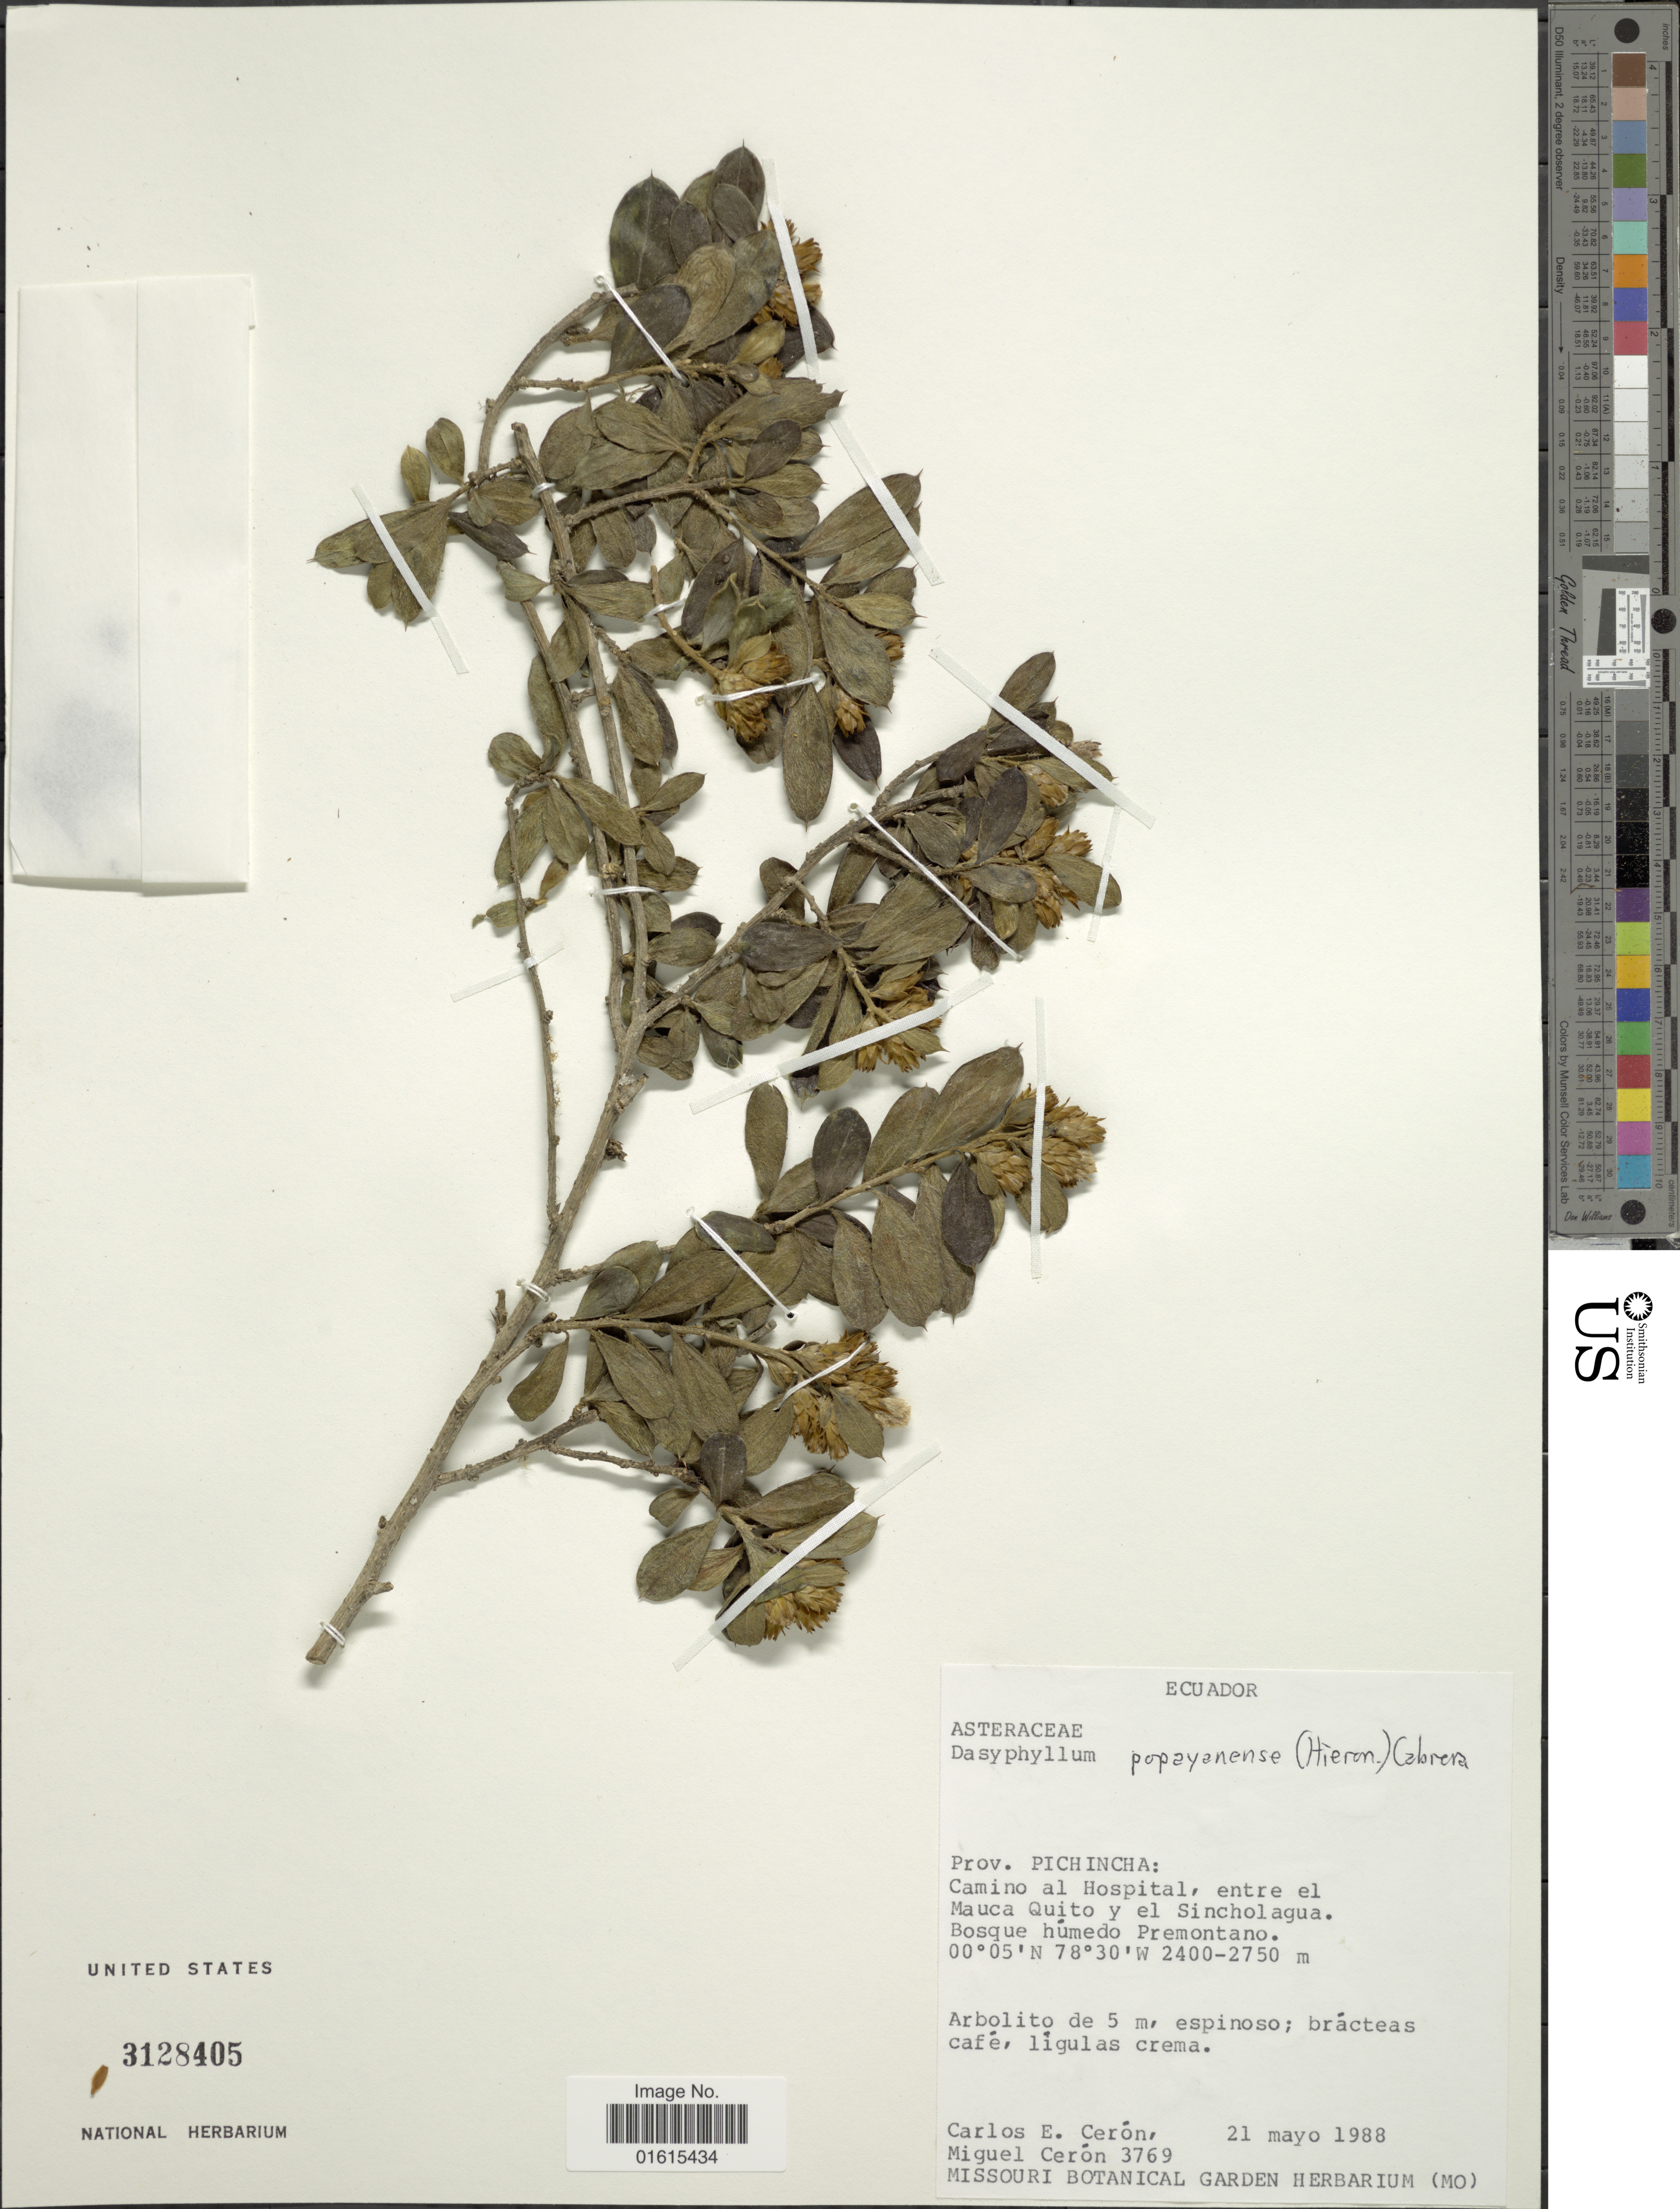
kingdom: Plantae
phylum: Tracheophyta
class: Magnoliopsida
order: Asterales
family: Asteraceae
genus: Dasyphyllum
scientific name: Dasyphyllum popayanense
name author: (Hieron.) Cabrera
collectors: C. E. Cerón M. & M. Ceron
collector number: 3769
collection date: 1988-05-21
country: Ecuador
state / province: Pichincha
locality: Prov. Pichincha, Camino al Hospital, entre el Mauca Quito y el Sincholagua, Bosque humedo Premontano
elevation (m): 2400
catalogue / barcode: US 3128405